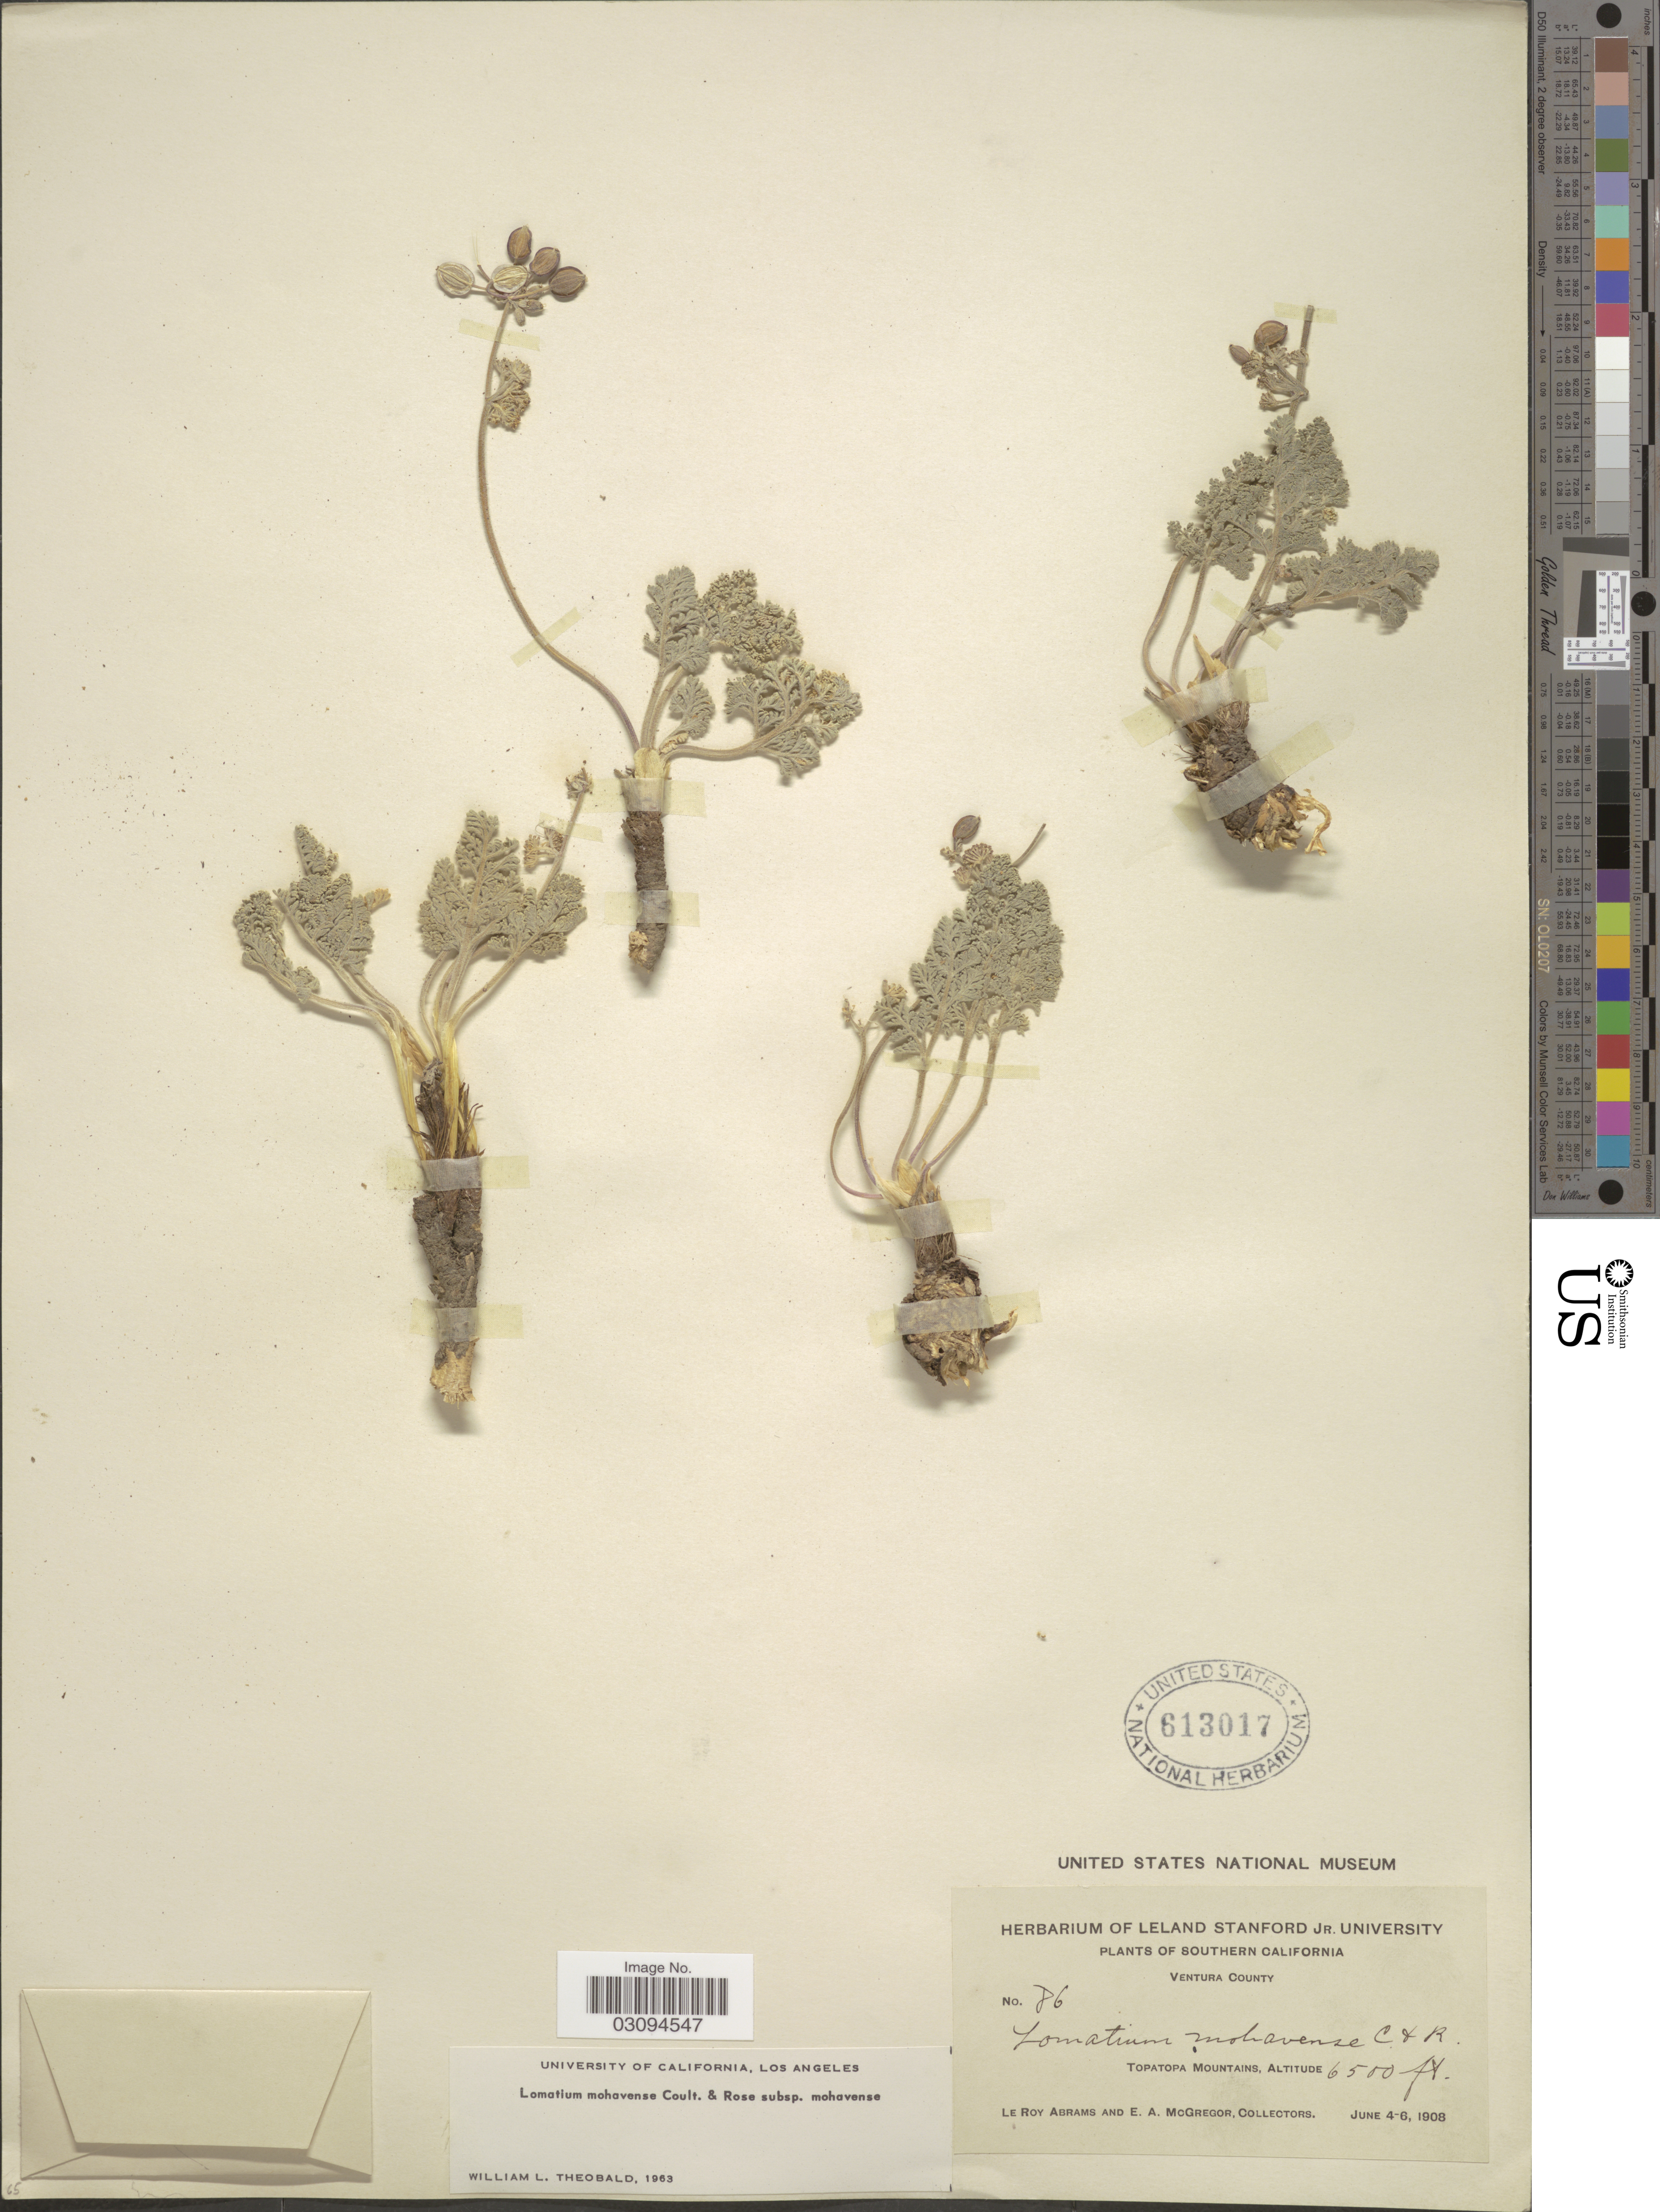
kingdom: Plantae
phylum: Tracheophyta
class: Magnoliopsida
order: Apiales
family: Apiaceae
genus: Lomatium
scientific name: Lomatium mohavense subsp. mohavense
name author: (J.M. Coult. & Rose) J.M. Coult. & Rose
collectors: L. Abrams & E. A. McGregor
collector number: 86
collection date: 1908-06-04/1908-06-06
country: United States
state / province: California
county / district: Ventura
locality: Southern California. Ventura County. Topatopa Mountains.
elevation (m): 1981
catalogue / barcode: US 613017